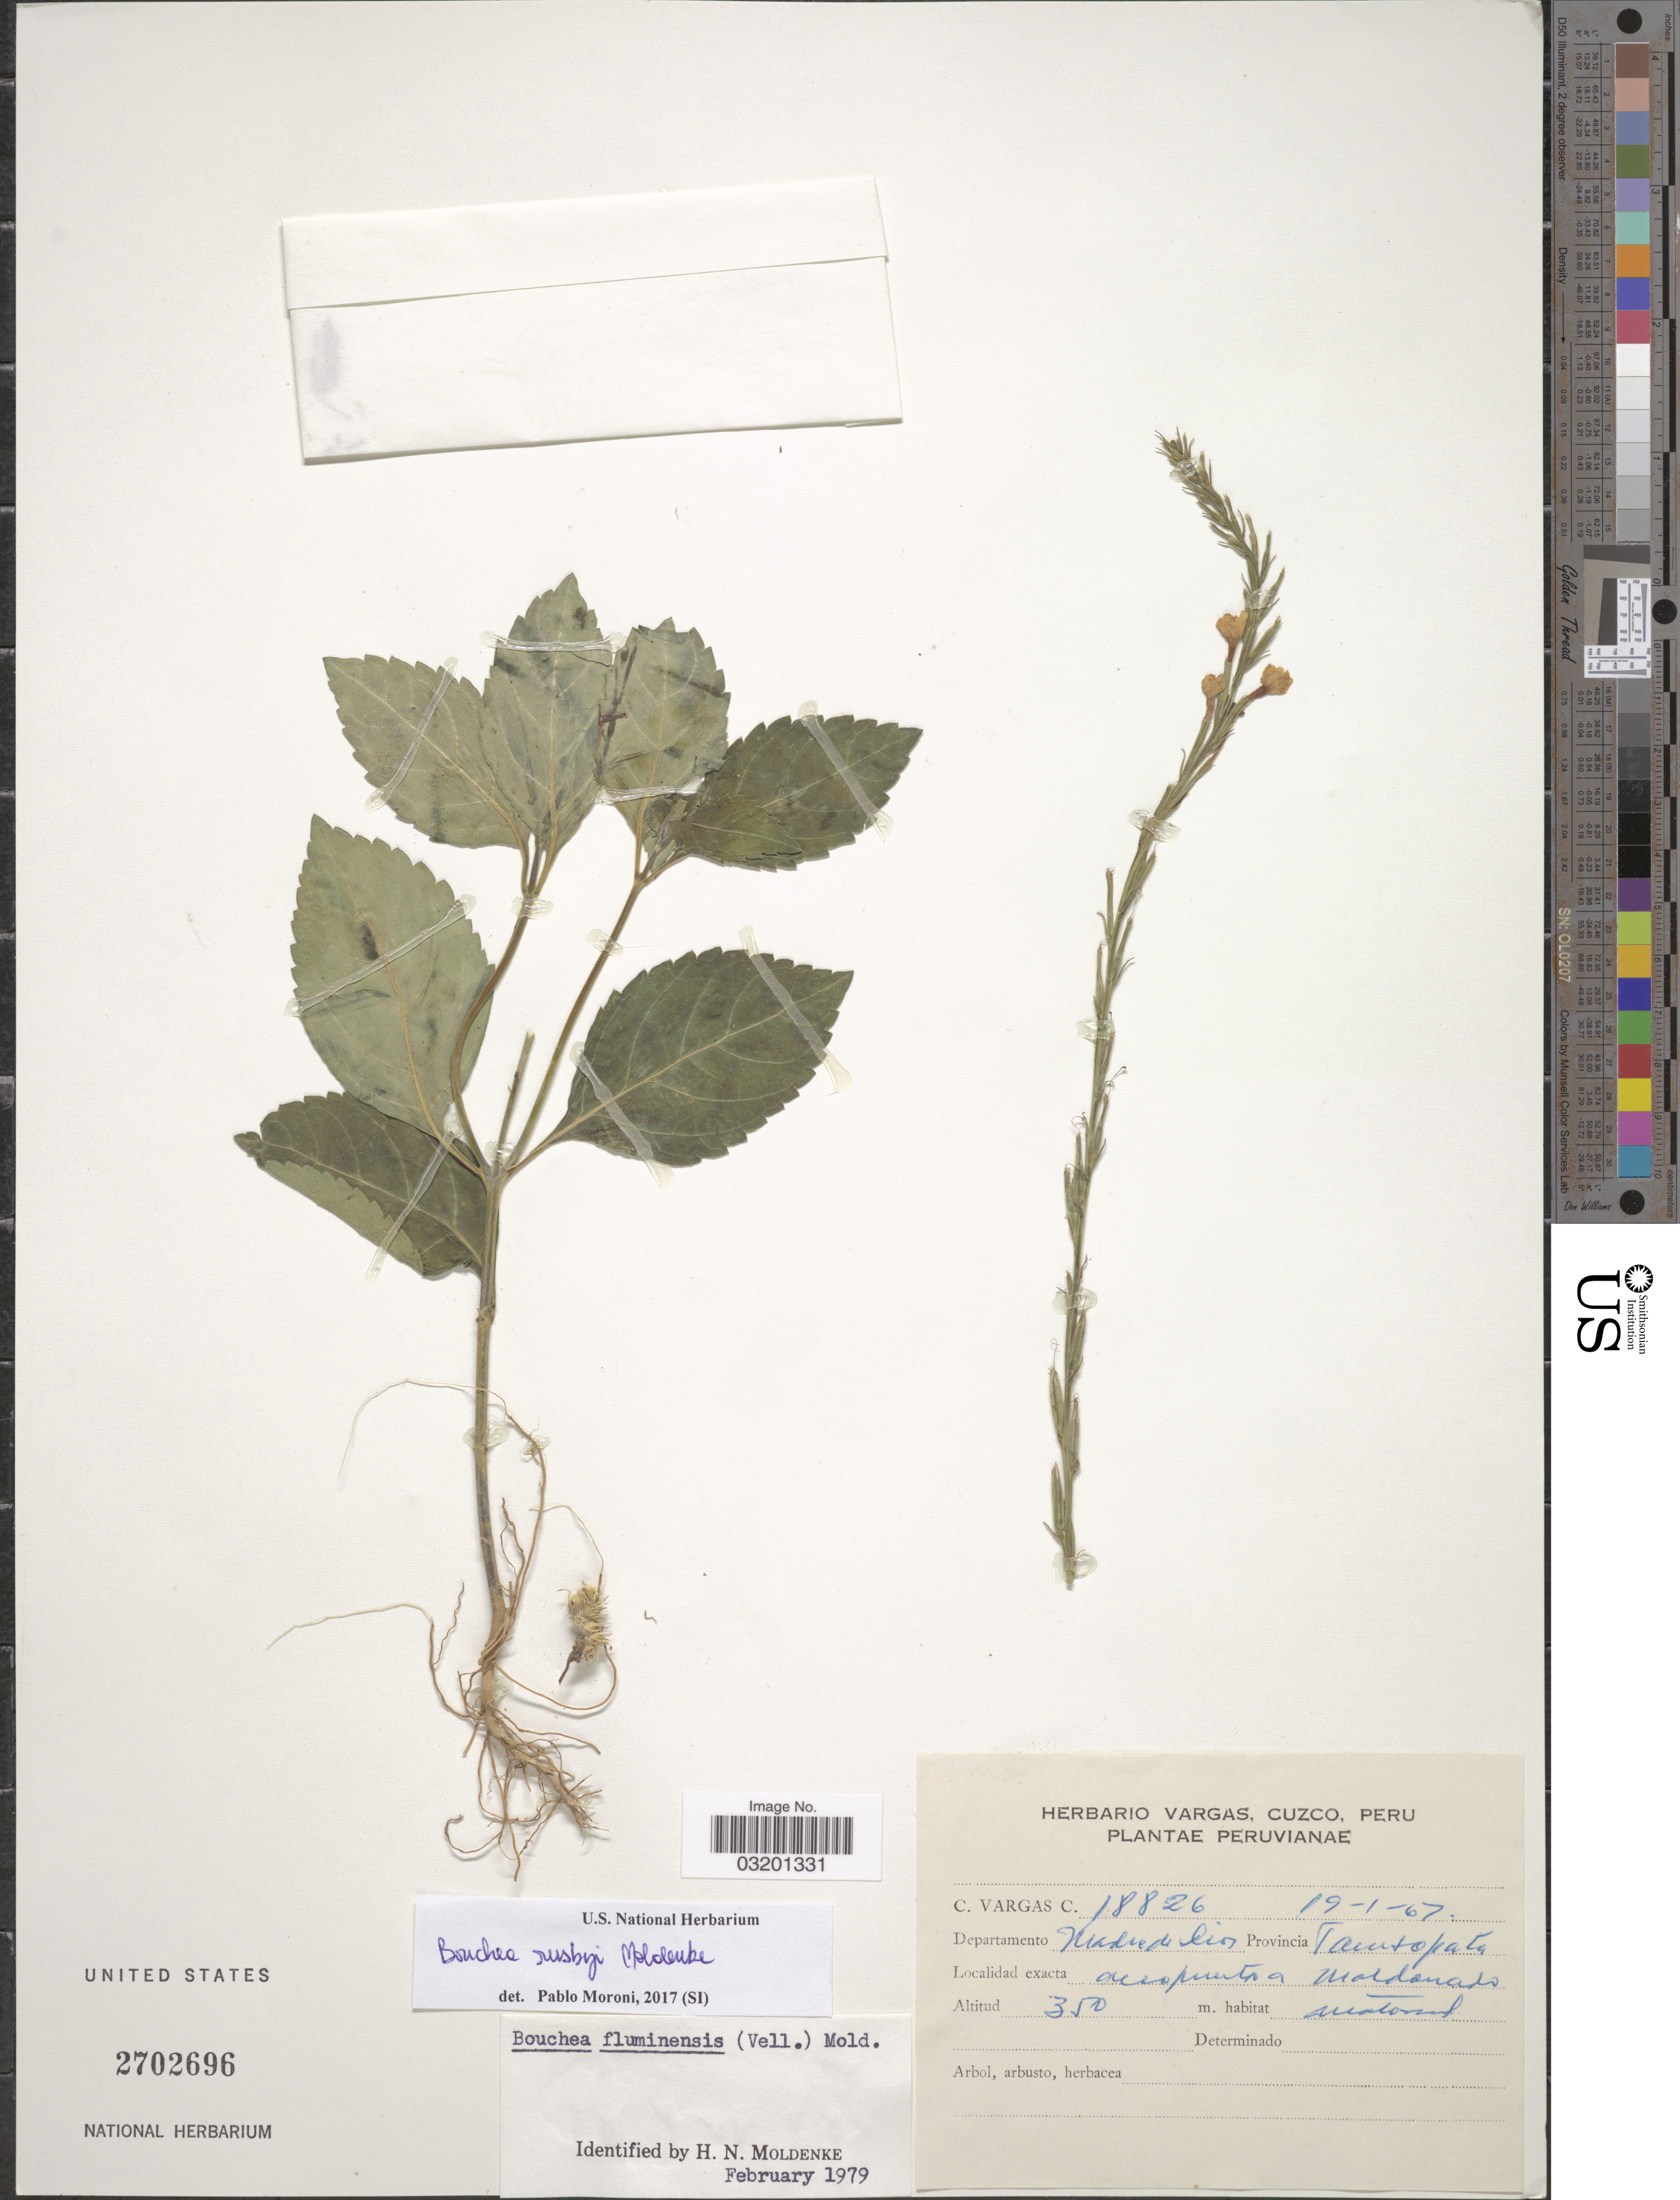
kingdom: Plantae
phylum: Tracheophyta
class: Magnoliopsida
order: Lamiales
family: Verbenaceae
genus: Bouchea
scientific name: Bouchea rusbyi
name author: Moldenke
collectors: C. Vargas Calderón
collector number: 18826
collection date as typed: Transcribed d/m/y: 19/1/67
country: Peru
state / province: Madre de Dios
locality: Departamento Madre de Dios, Provincia Tambopata, aeropuerto a Maldonado.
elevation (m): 350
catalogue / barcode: US 2702696